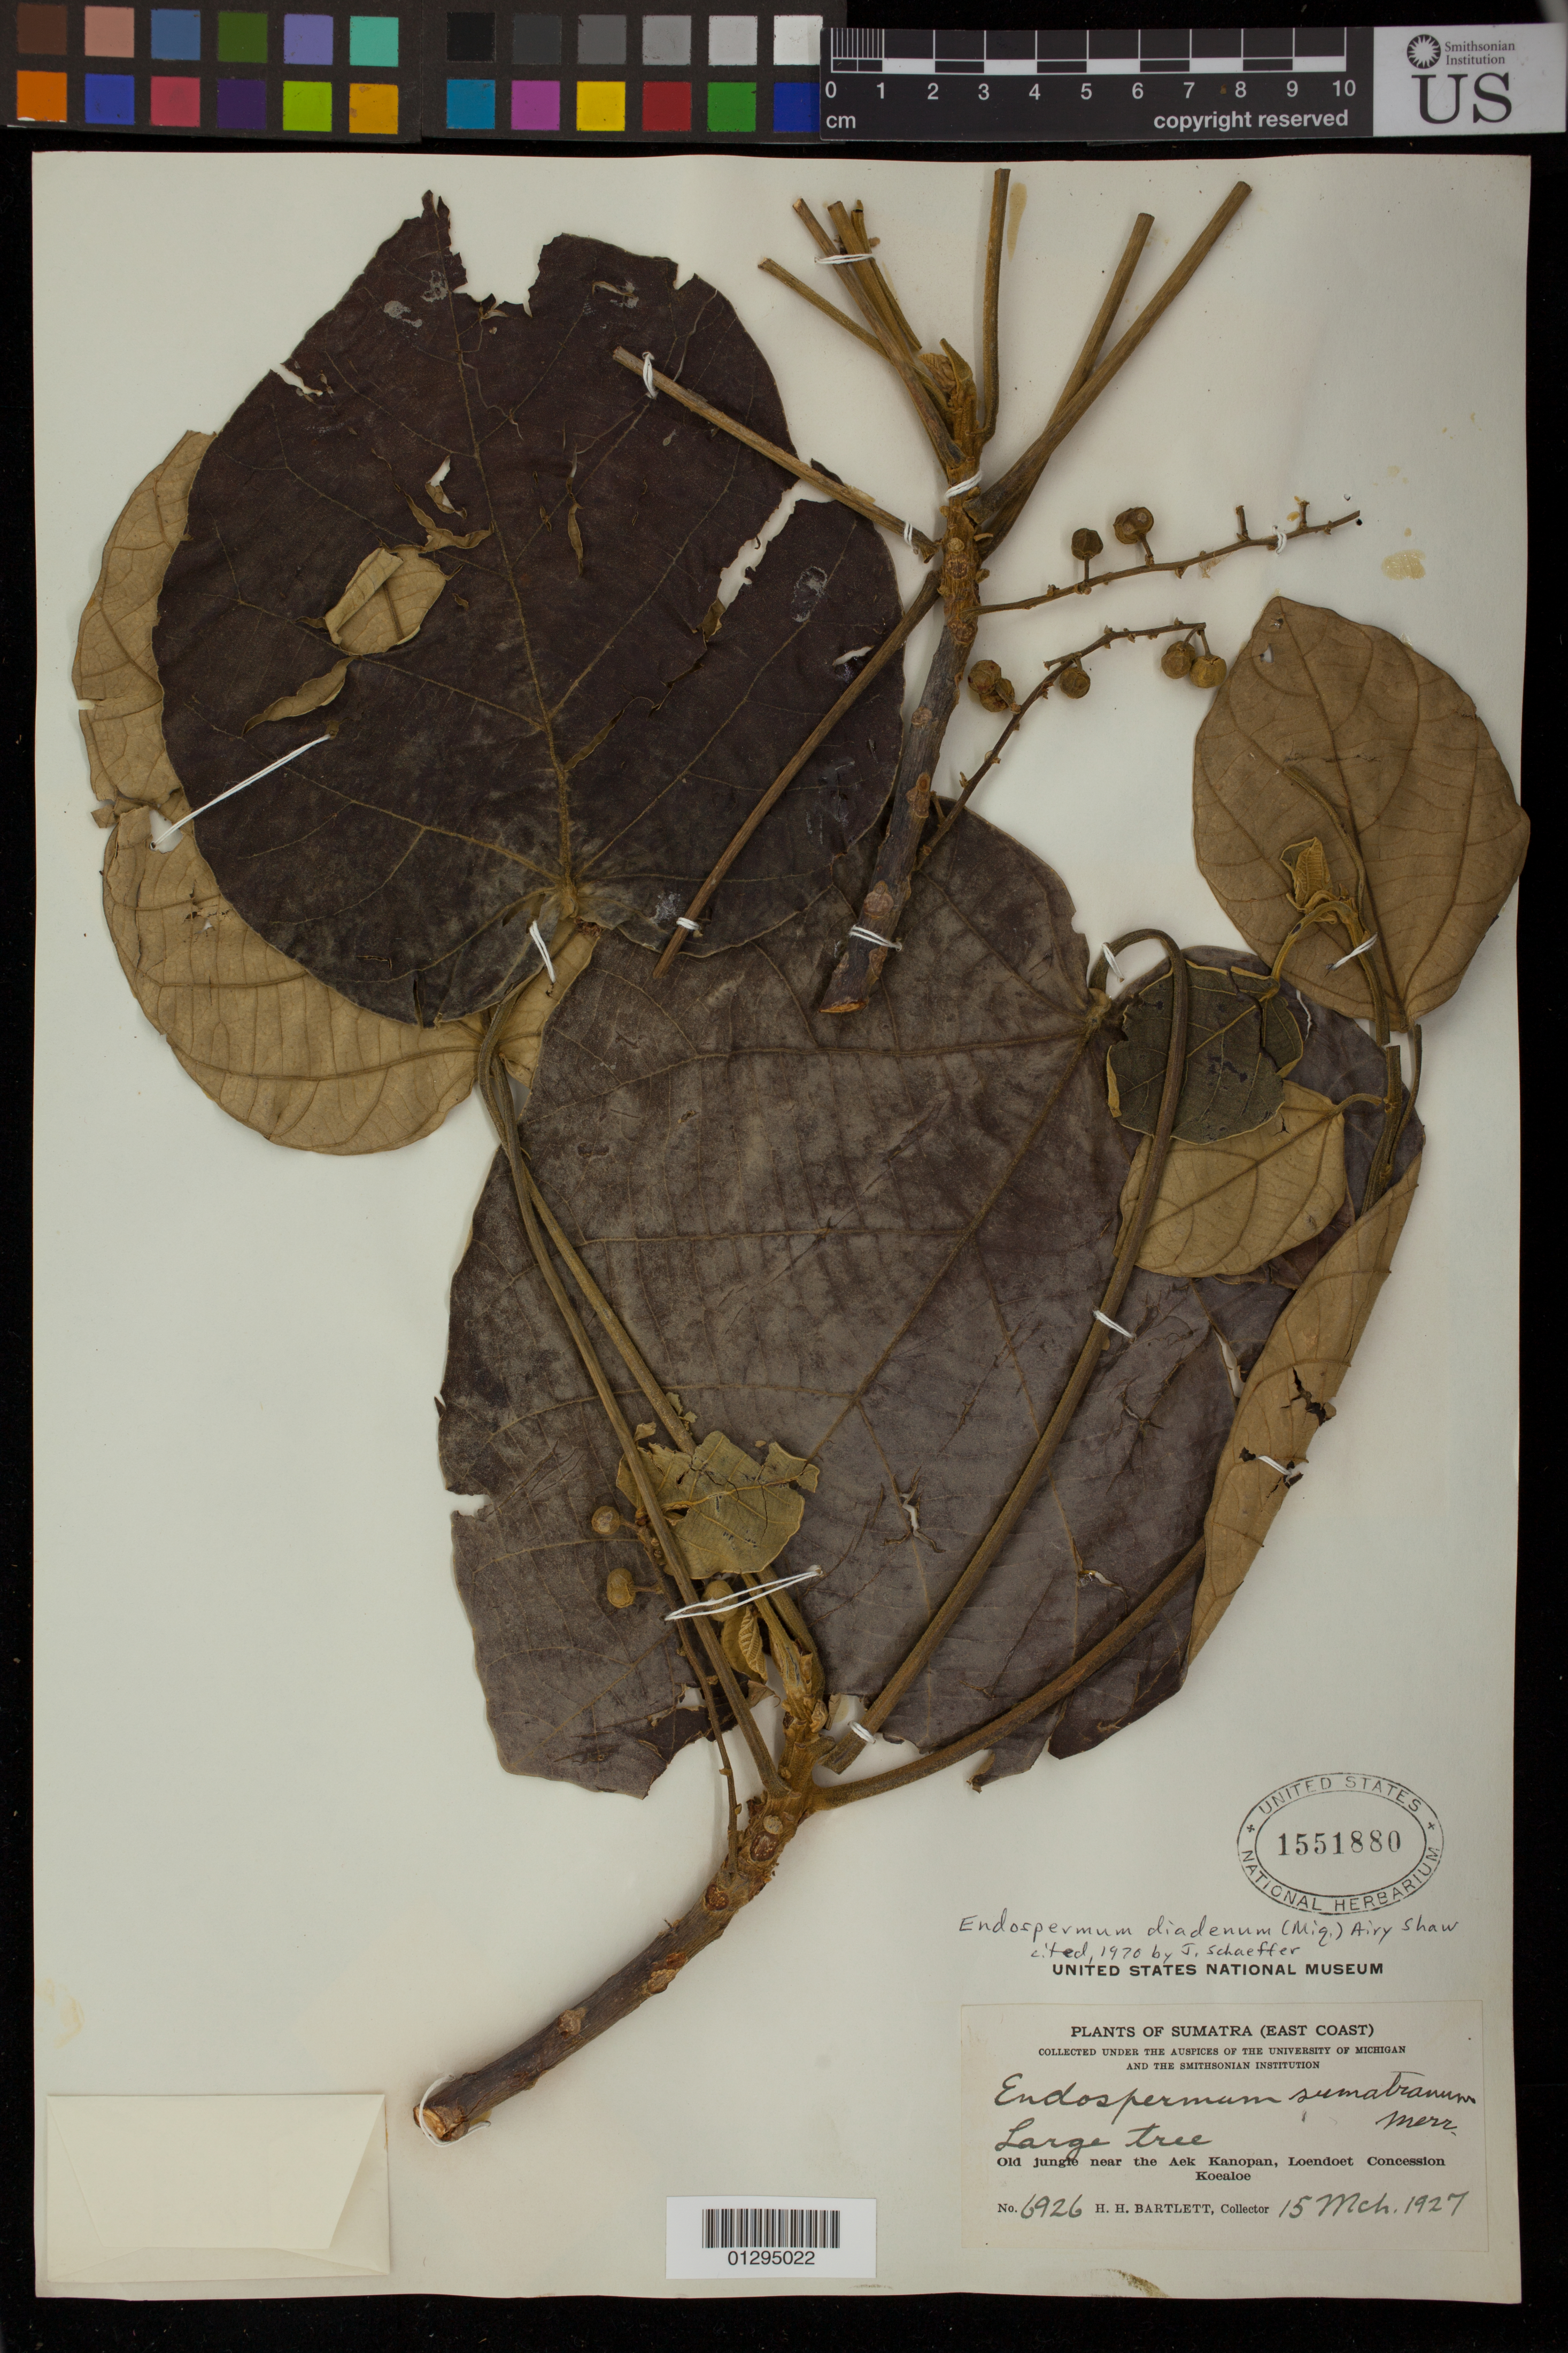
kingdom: Plantae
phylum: Tracheophyta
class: Magnoliopsida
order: Malpighiales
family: Euphorbiaceae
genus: Endospermum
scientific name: Endospermum diadenum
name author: (Miq.) Airy Shaw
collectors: H. H. Bartlett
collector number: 6926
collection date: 1927-03-15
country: Indonesia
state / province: Sumatra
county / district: Aceh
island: Sumatra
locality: Old jungle near the Aek Kanopan, Loendoet Concession Koealoe.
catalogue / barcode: US 1551880